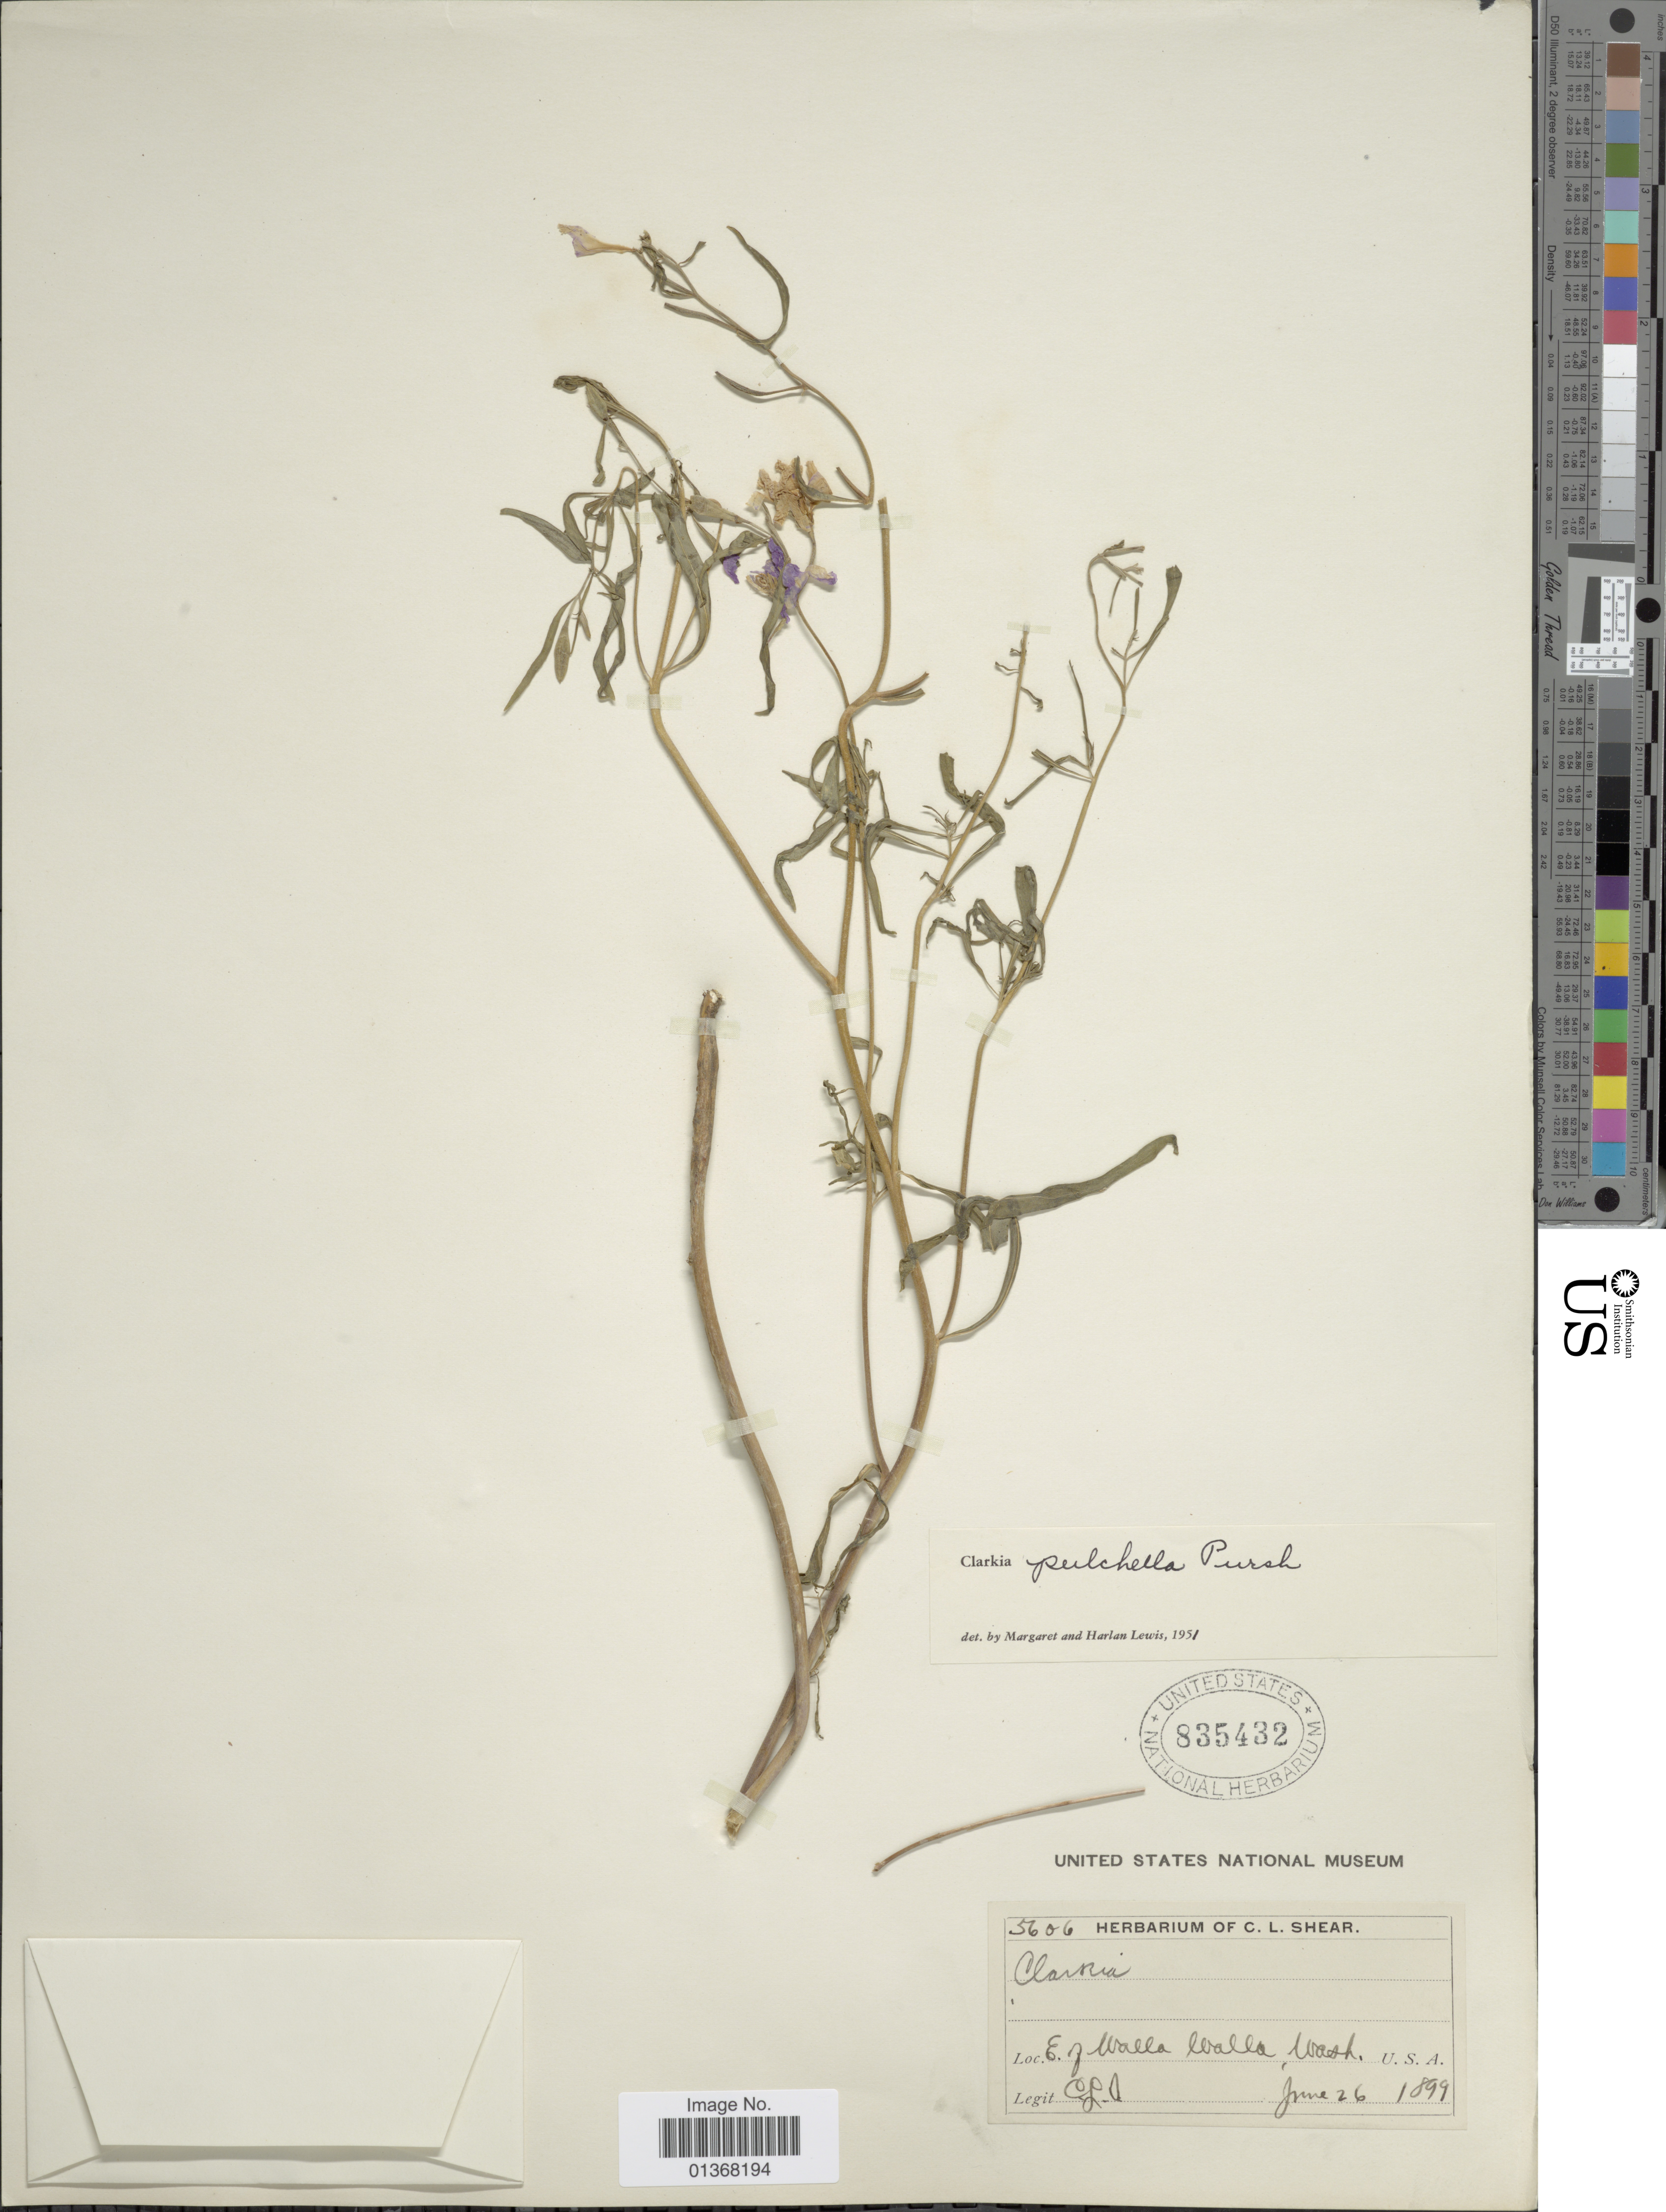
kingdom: Plantae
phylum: Tracheophyta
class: Magnoliopsida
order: Myrtales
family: Onagraceae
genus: Clarkia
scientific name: Clarkia pulchella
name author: Pursh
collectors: C. L. Shear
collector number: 5606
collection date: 1899-06-26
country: United States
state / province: Washington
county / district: Walla Walla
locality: E. of Walla Walla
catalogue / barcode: US 835432